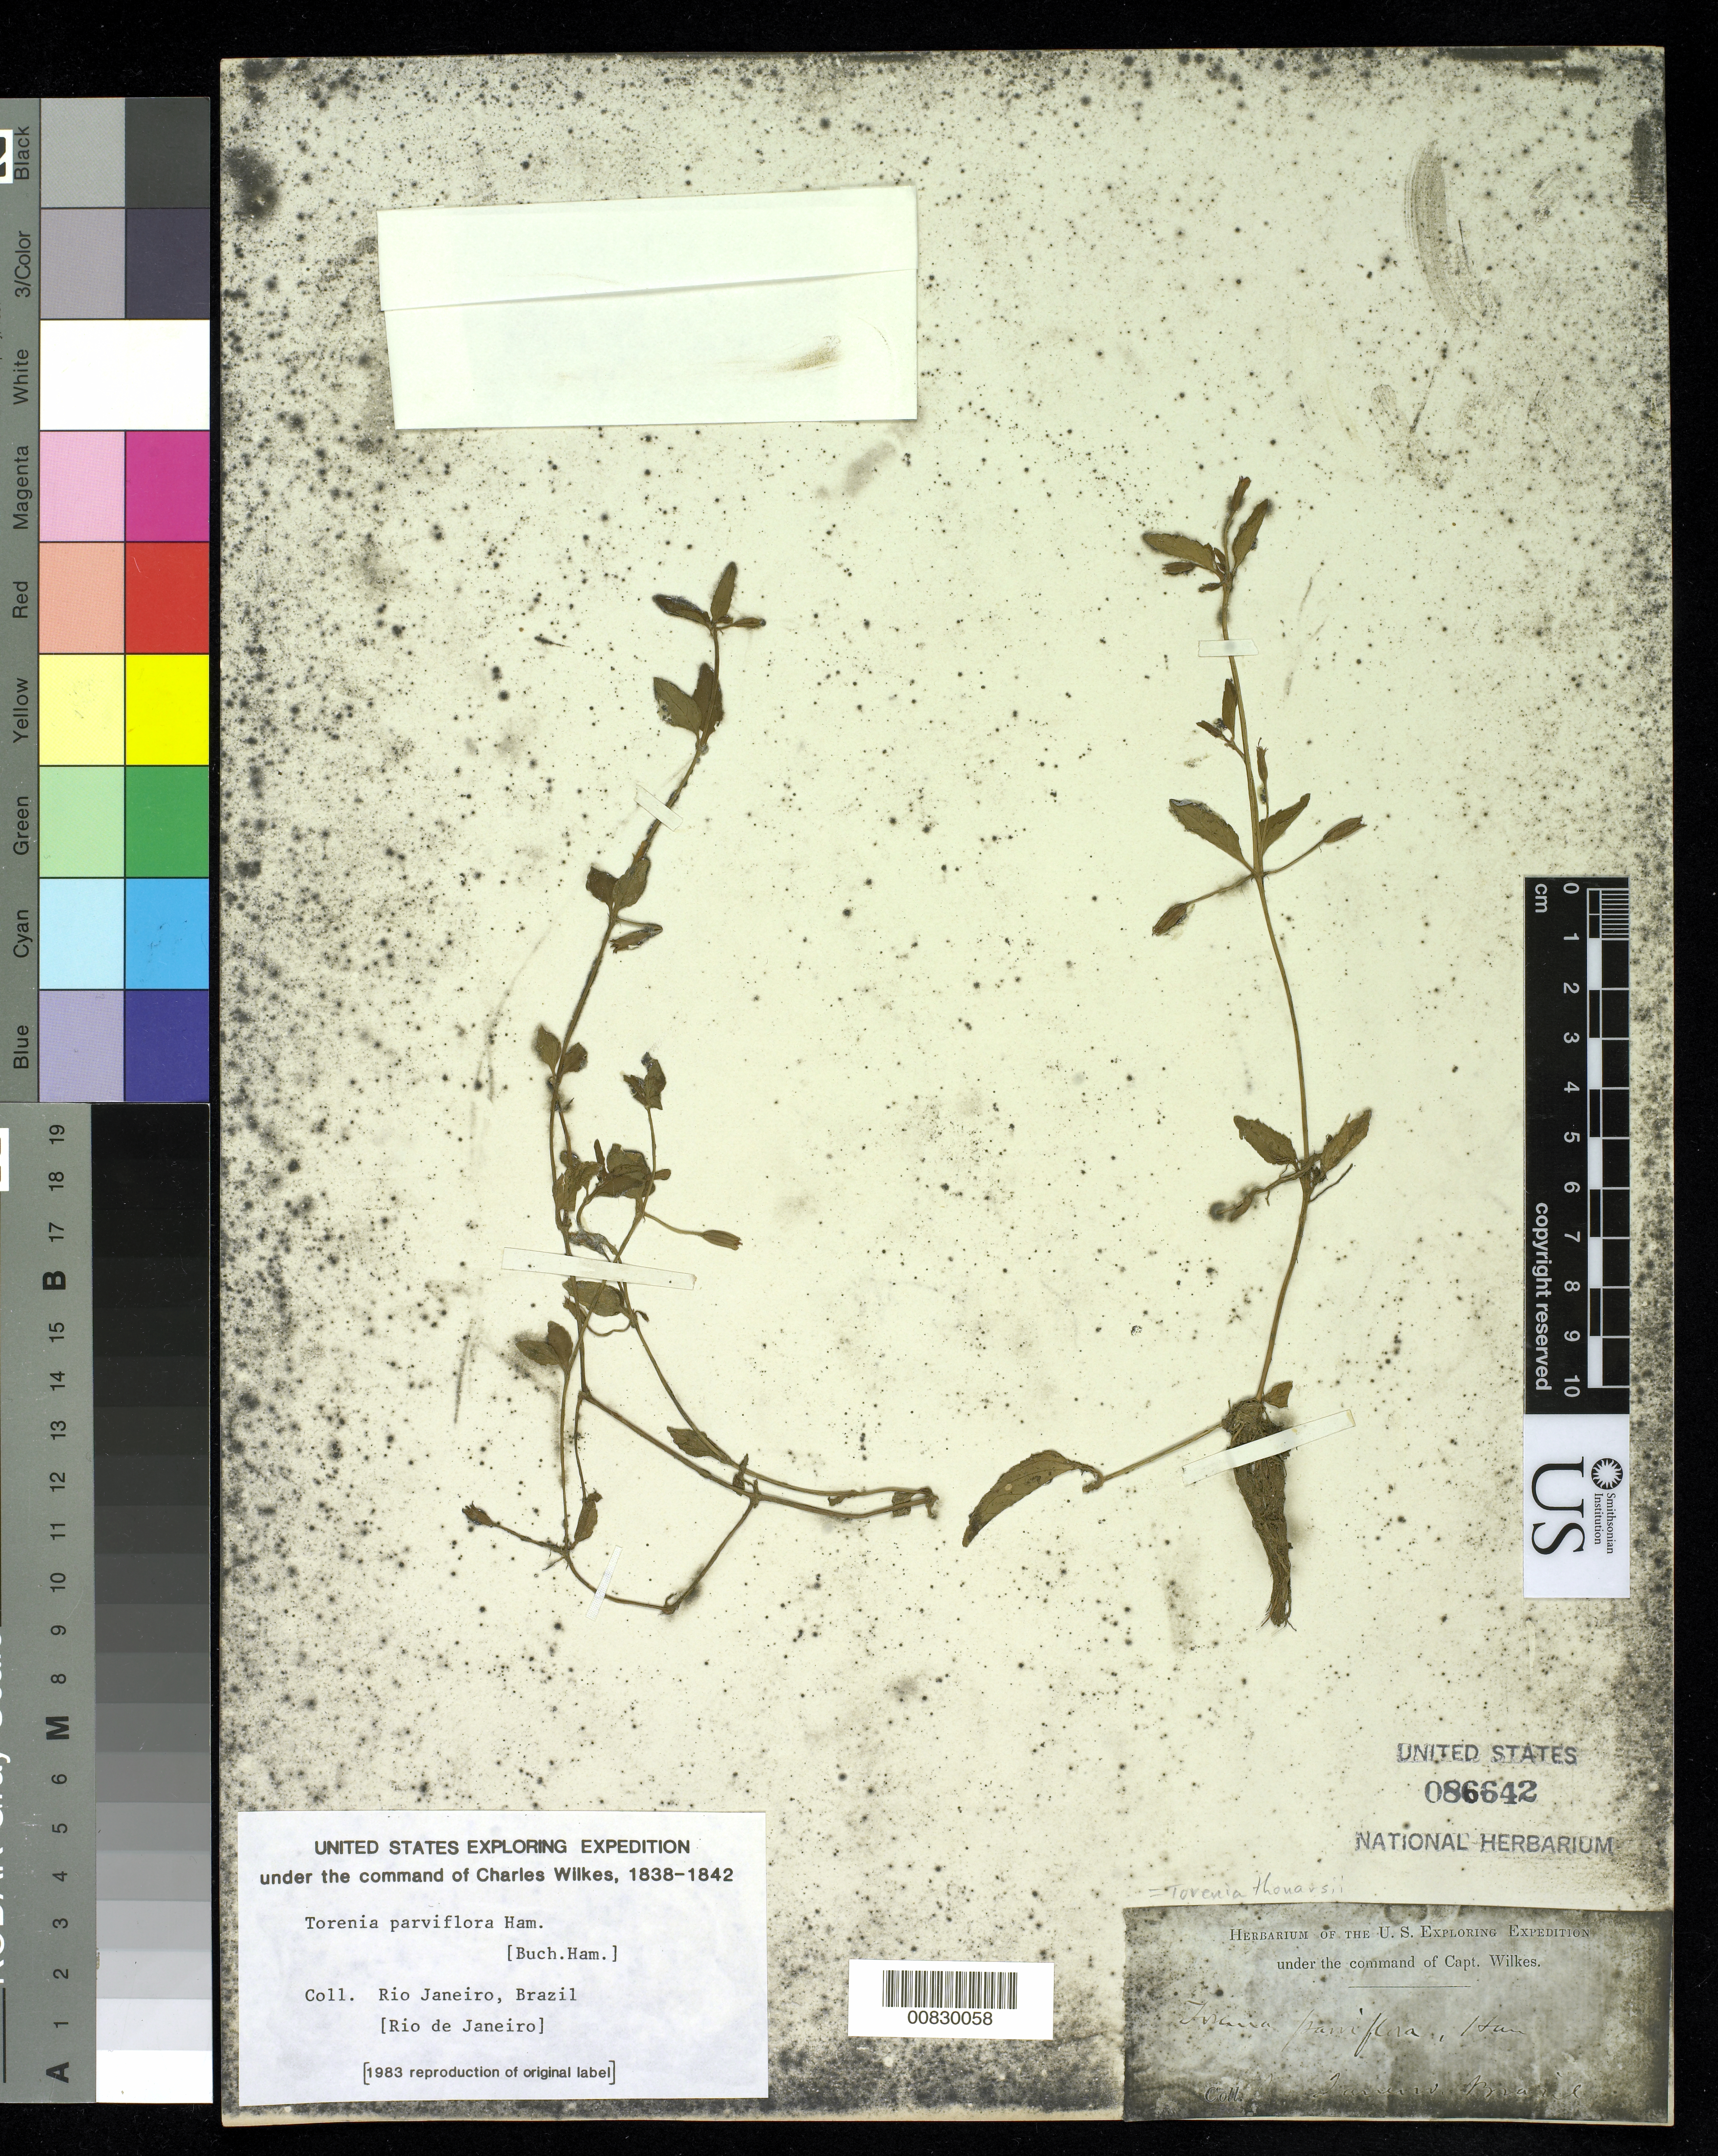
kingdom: Plantae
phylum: Tracheophyta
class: Magnoliopsida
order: Lamiales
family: Linderniaceae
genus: Torenia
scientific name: Torenia parviflora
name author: Hutch. & Dalziel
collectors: Wilkes Explor. Exped.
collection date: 1838/1842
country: Brazil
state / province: Rio de Janeiro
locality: Rio Janeiro, Brazil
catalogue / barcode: US 86642